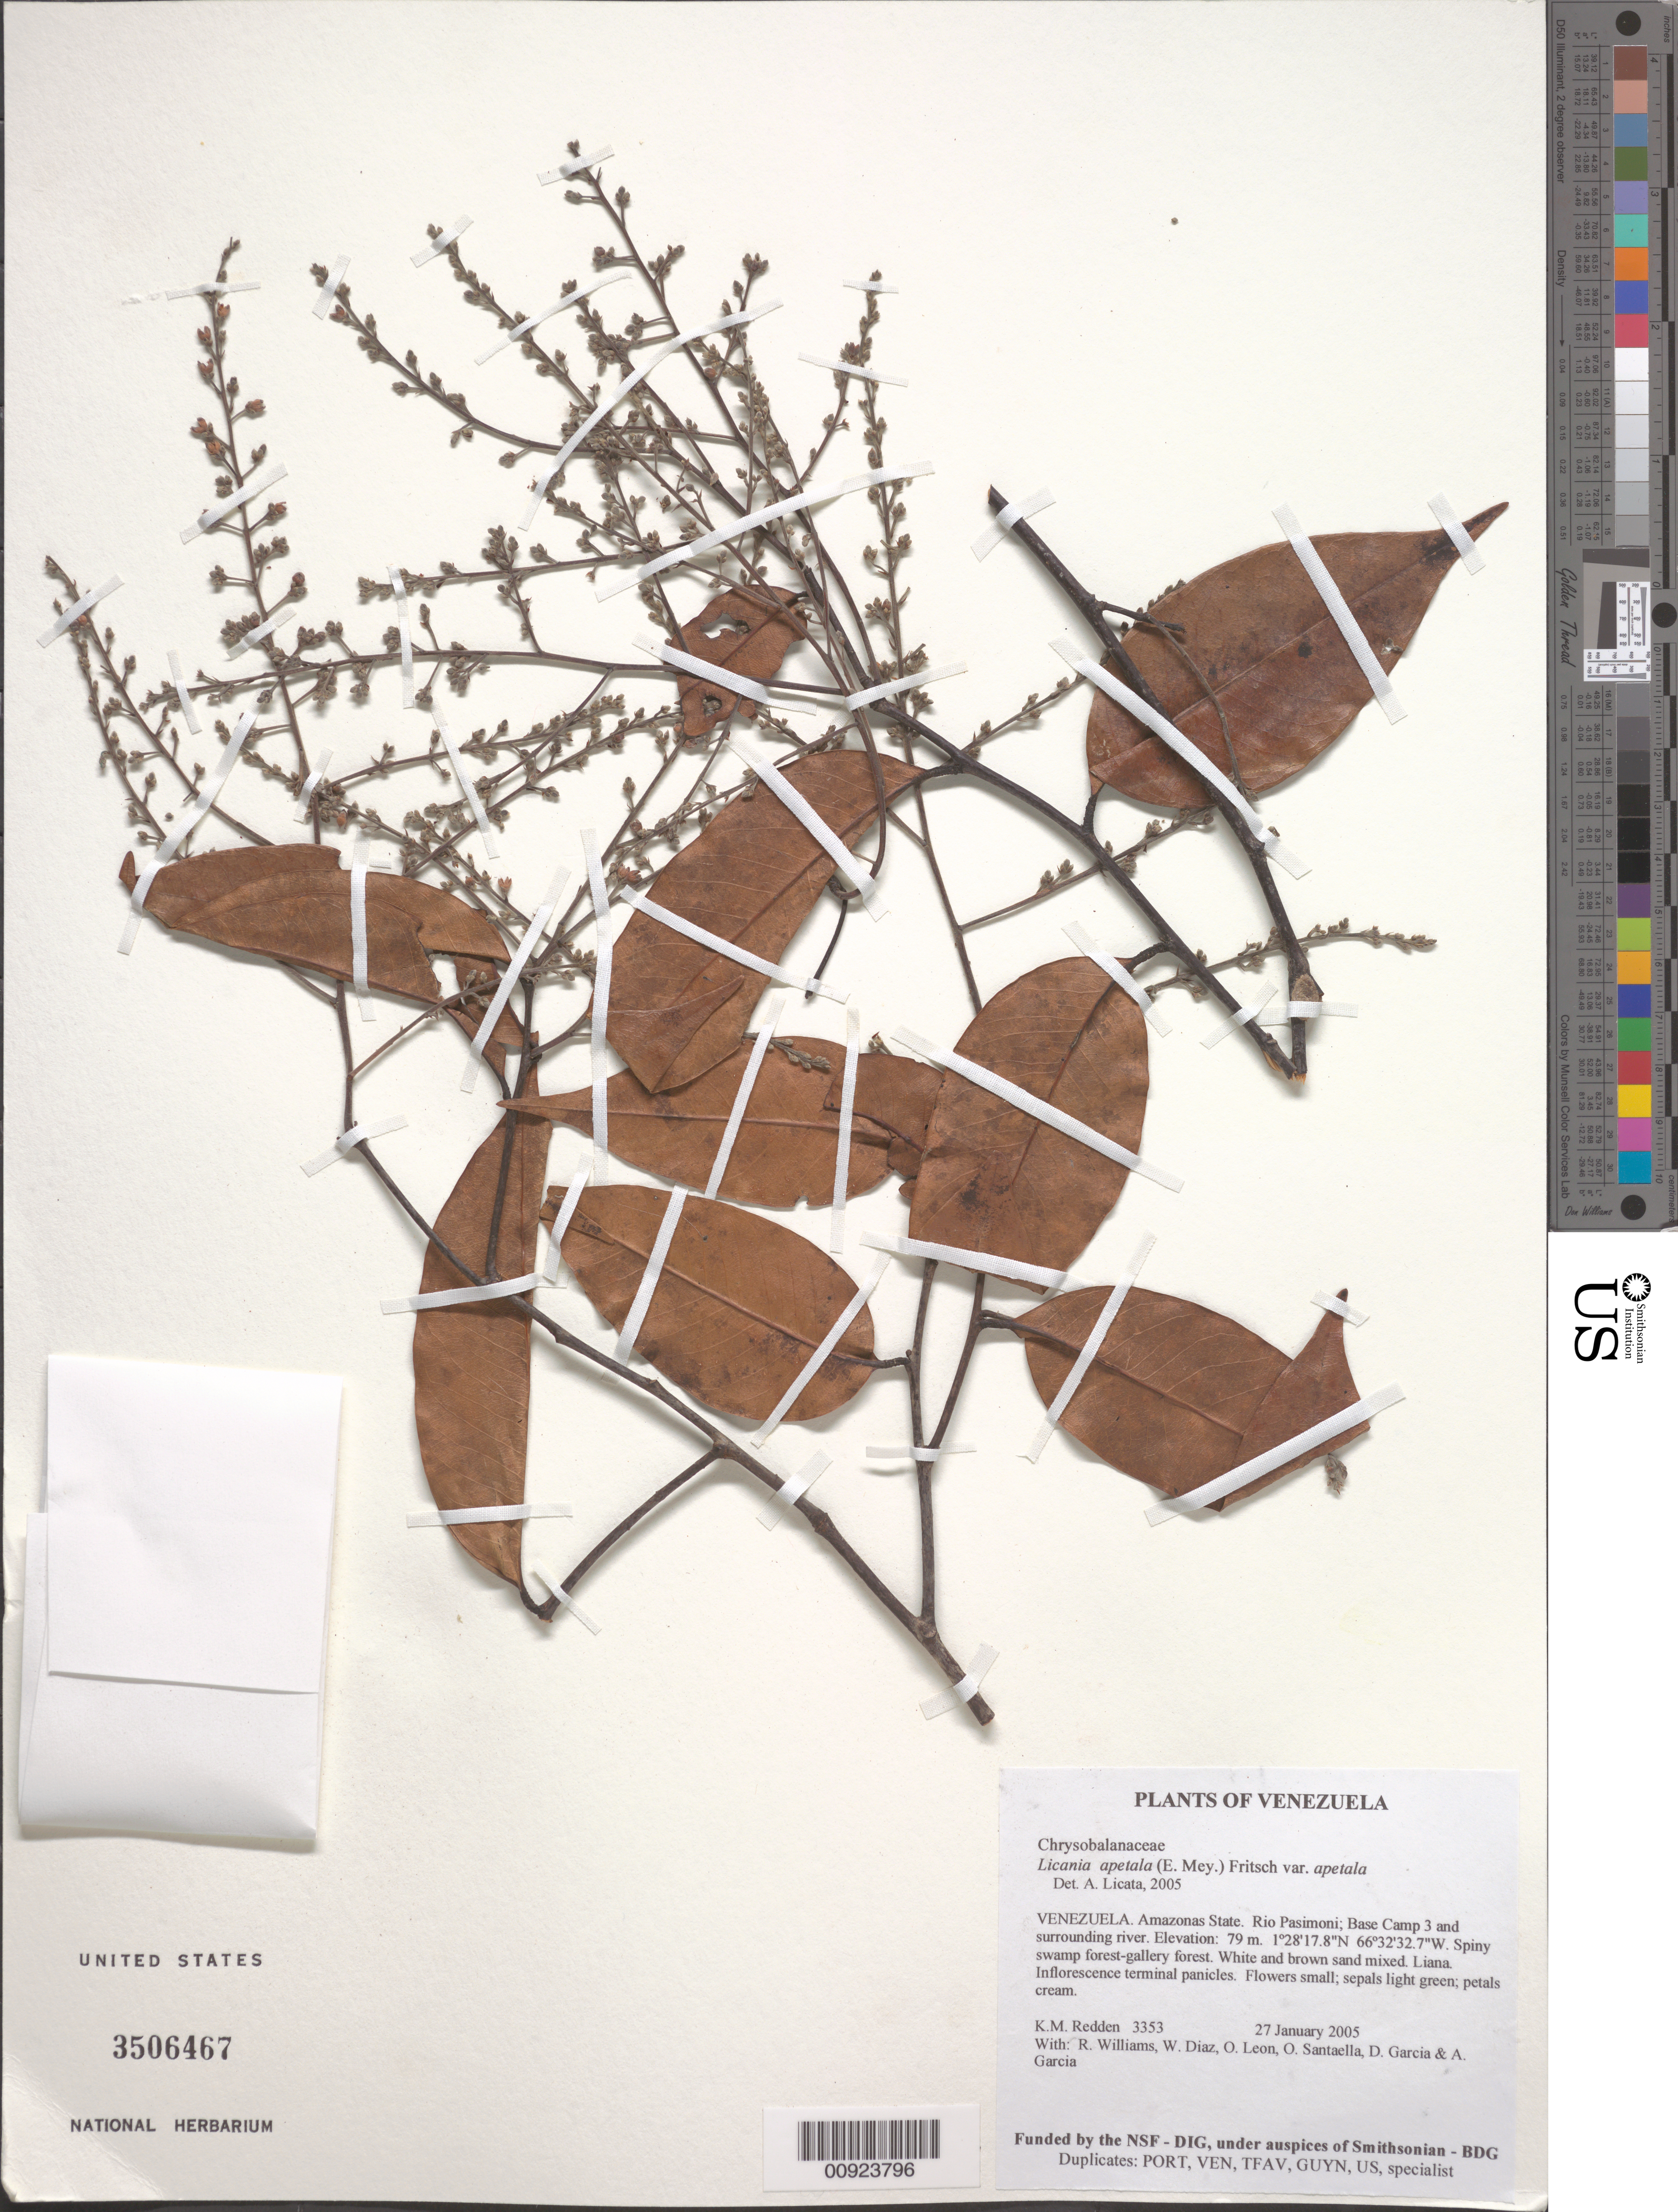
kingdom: Plantae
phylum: Tracheophyta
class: Magnoliopsida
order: Malpighiales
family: Chrysobalanaceae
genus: Leptobalanus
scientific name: Leptobalanus apetalus var. apetalus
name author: (E. Mey.) Sothers & Prance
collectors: K. M. Redden, R. Williams, W. Díaz P., O. León, O. Santaella, D. Garcia & A. Garcia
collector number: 3353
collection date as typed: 27 January 2005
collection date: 2005-01-27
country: Venezuela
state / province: Amazonas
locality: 04 - Rio Pasimoni; Base Camp 3 and surrounding river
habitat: Spiny swamp forest-gallery forest. White and brown sand mixed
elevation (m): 79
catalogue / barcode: US 3506467